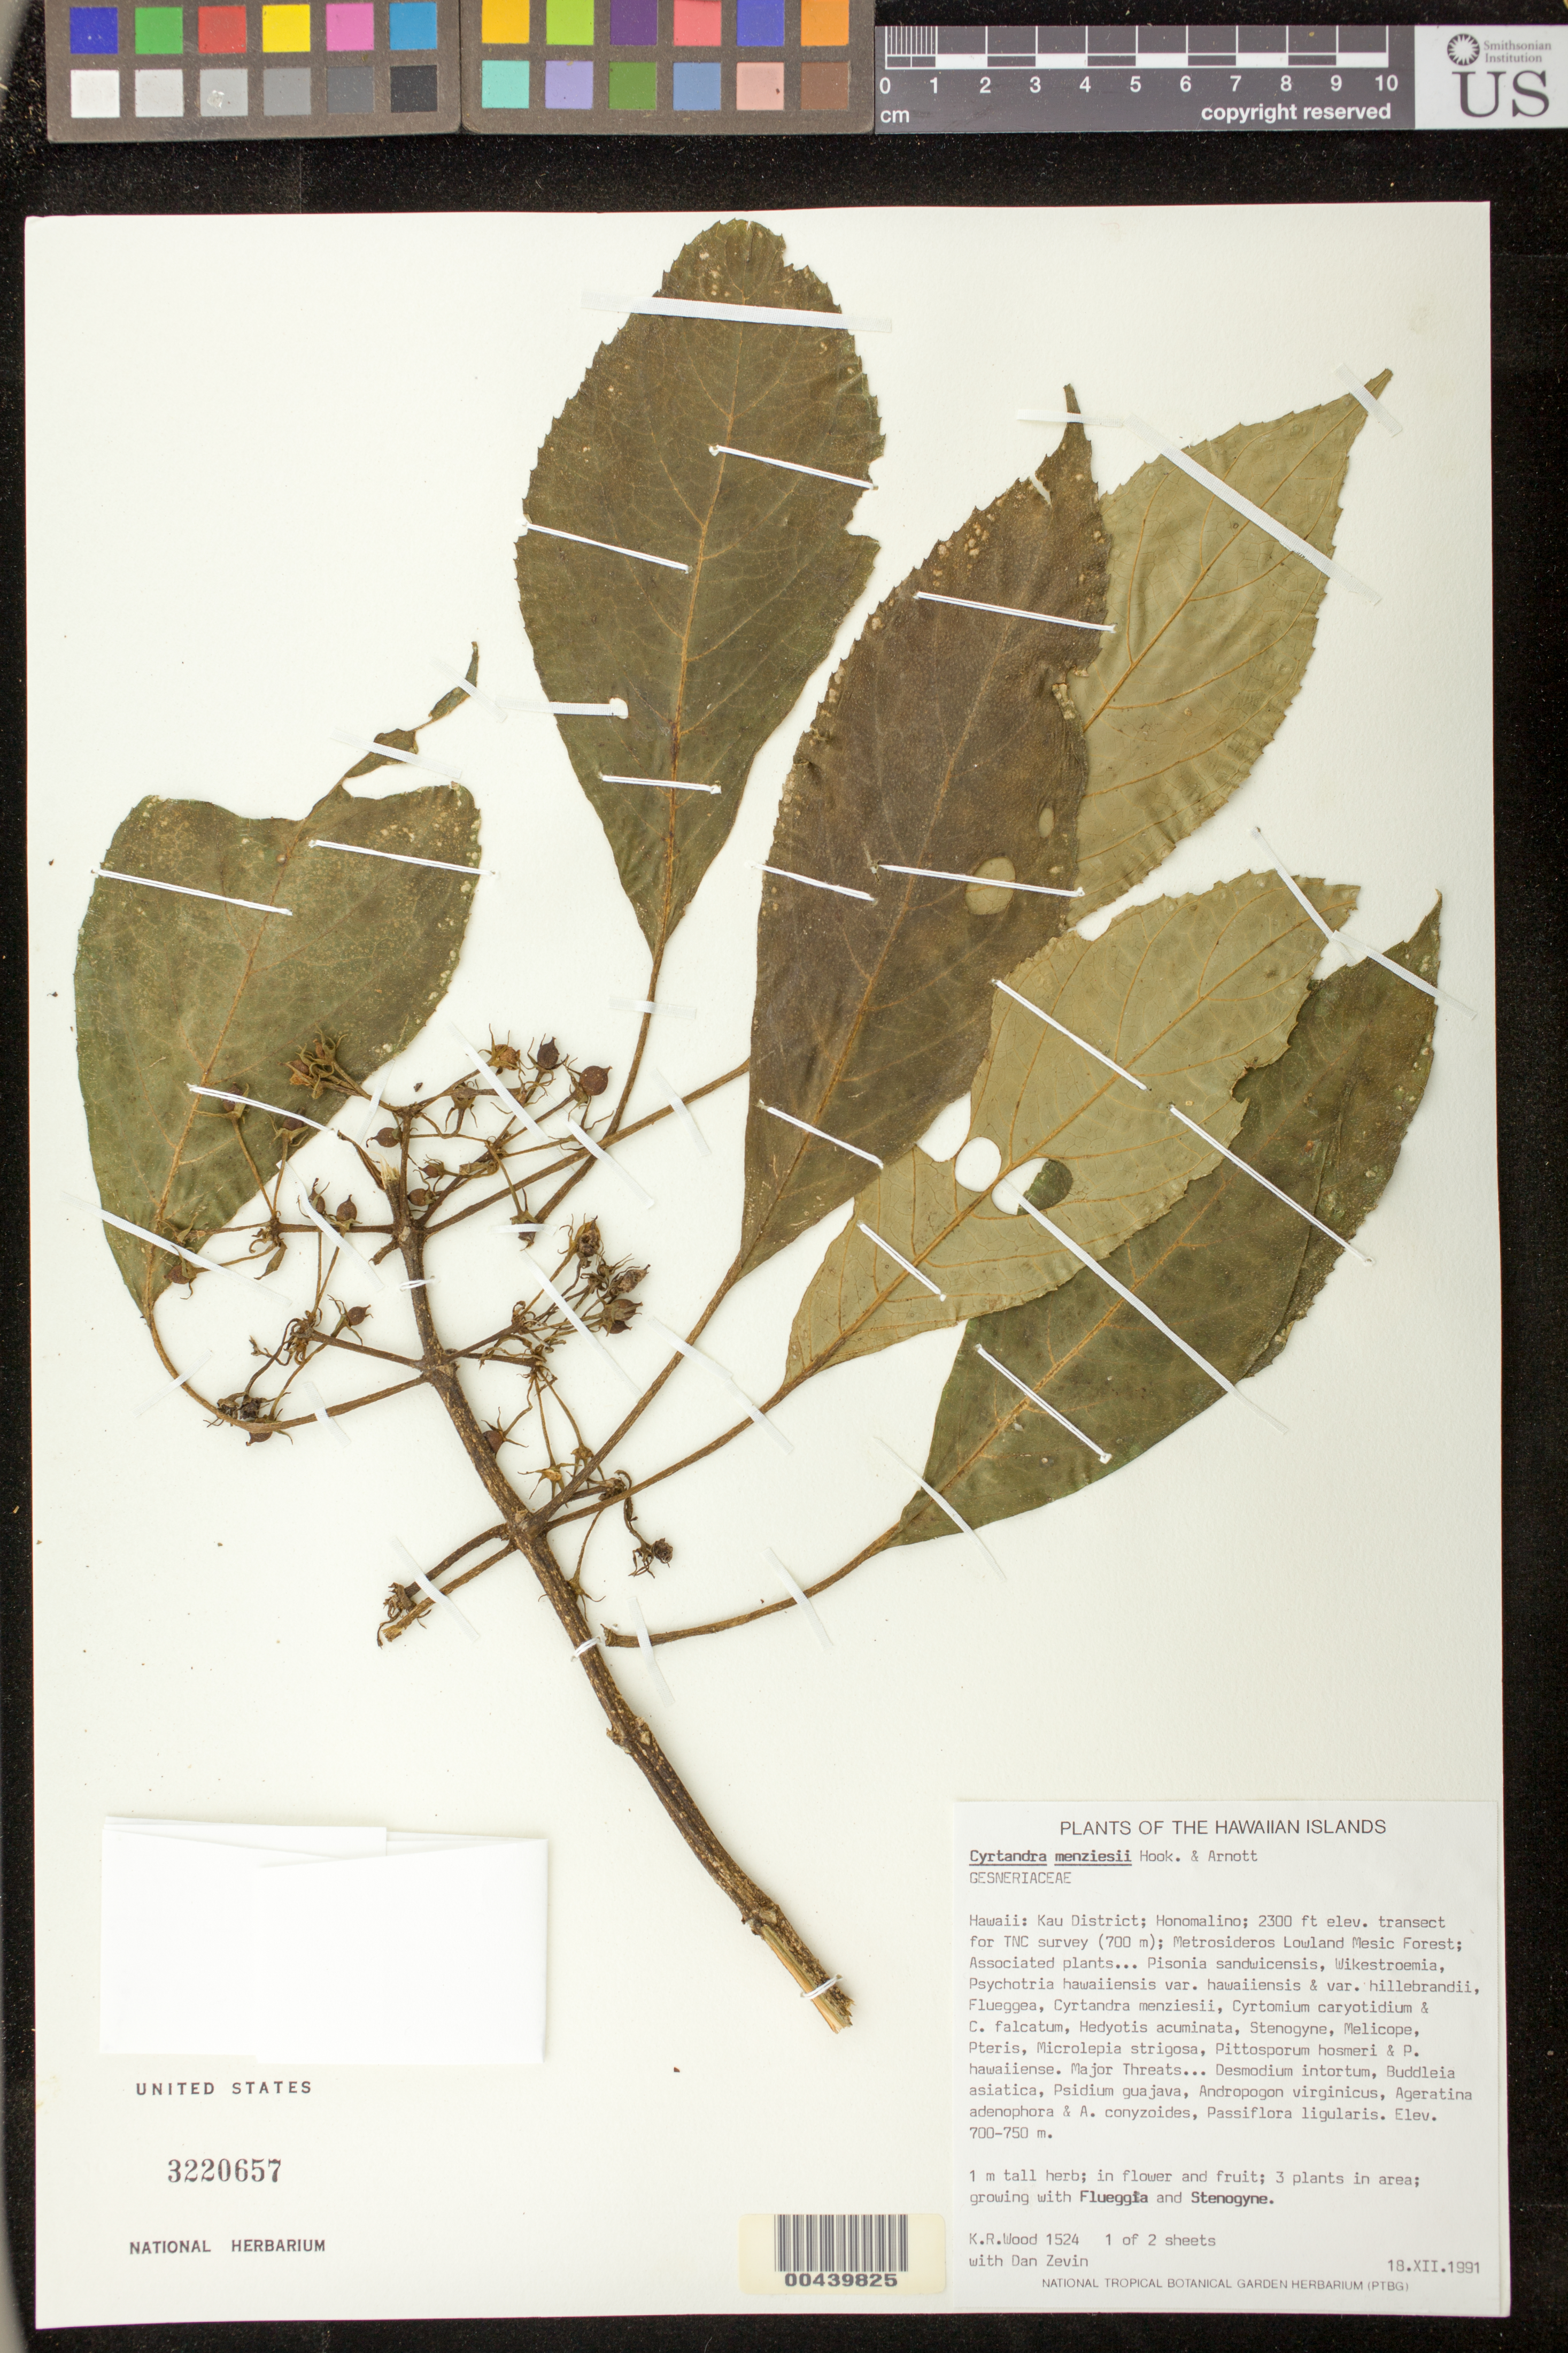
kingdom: Plantae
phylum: Tracheophyta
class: Magnoliopsida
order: Lamiales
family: Gesneriaceae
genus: Cyrtandra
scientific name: Cyrtandra menziesii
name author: Hook. & Arn.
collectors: K. R. Wood & D. Zevin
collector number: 1524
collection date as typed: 18 Dec 1991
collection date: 1991-12-18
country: United States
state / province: Hawaii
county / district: Hawaii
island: Hawaii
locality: Kau dist. Honomalino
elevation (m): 700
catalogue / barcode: US 3220657